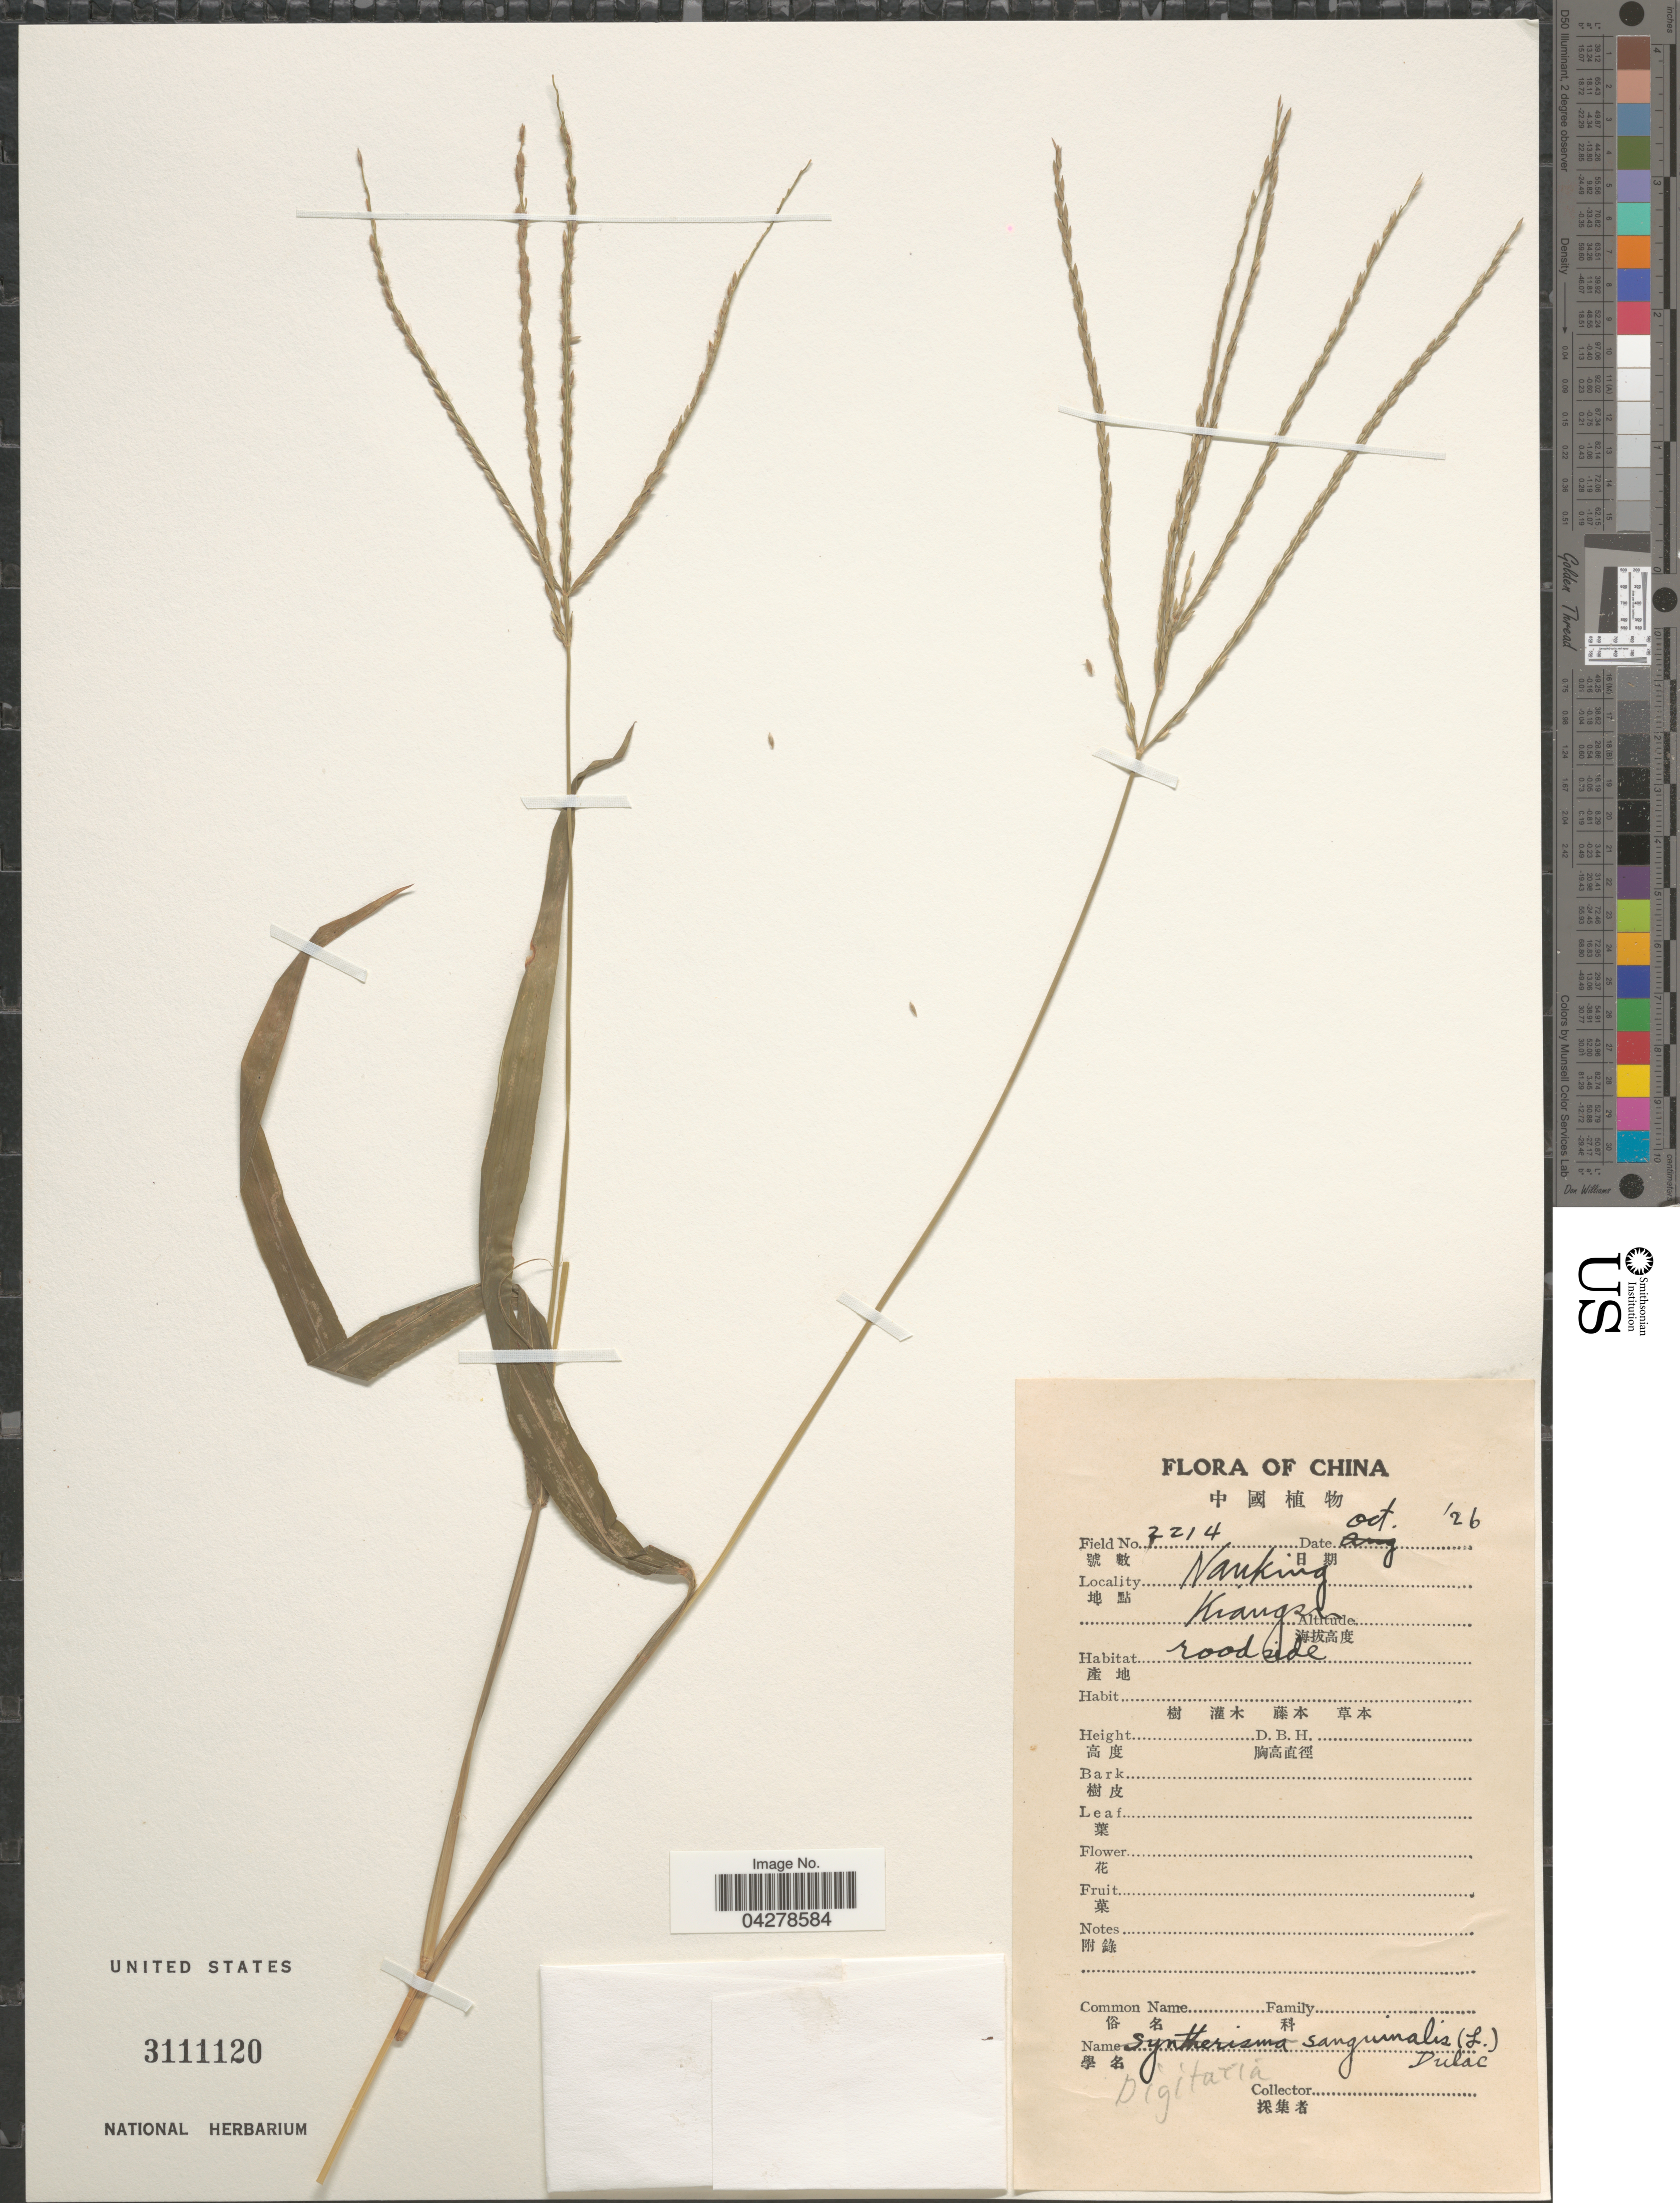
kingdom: Plantae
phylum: Tracheophyta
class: Liliopsida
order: Poales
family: Poaceae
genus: Digitaria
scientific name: Digitaria sanguinalis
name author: (L.) Scop.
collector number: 2214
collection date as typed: Transcribed d/m/y: /10/26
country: China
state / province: Jiangsu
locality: Nanking. Kiangsu. Roadside.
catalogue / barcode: US 3111120